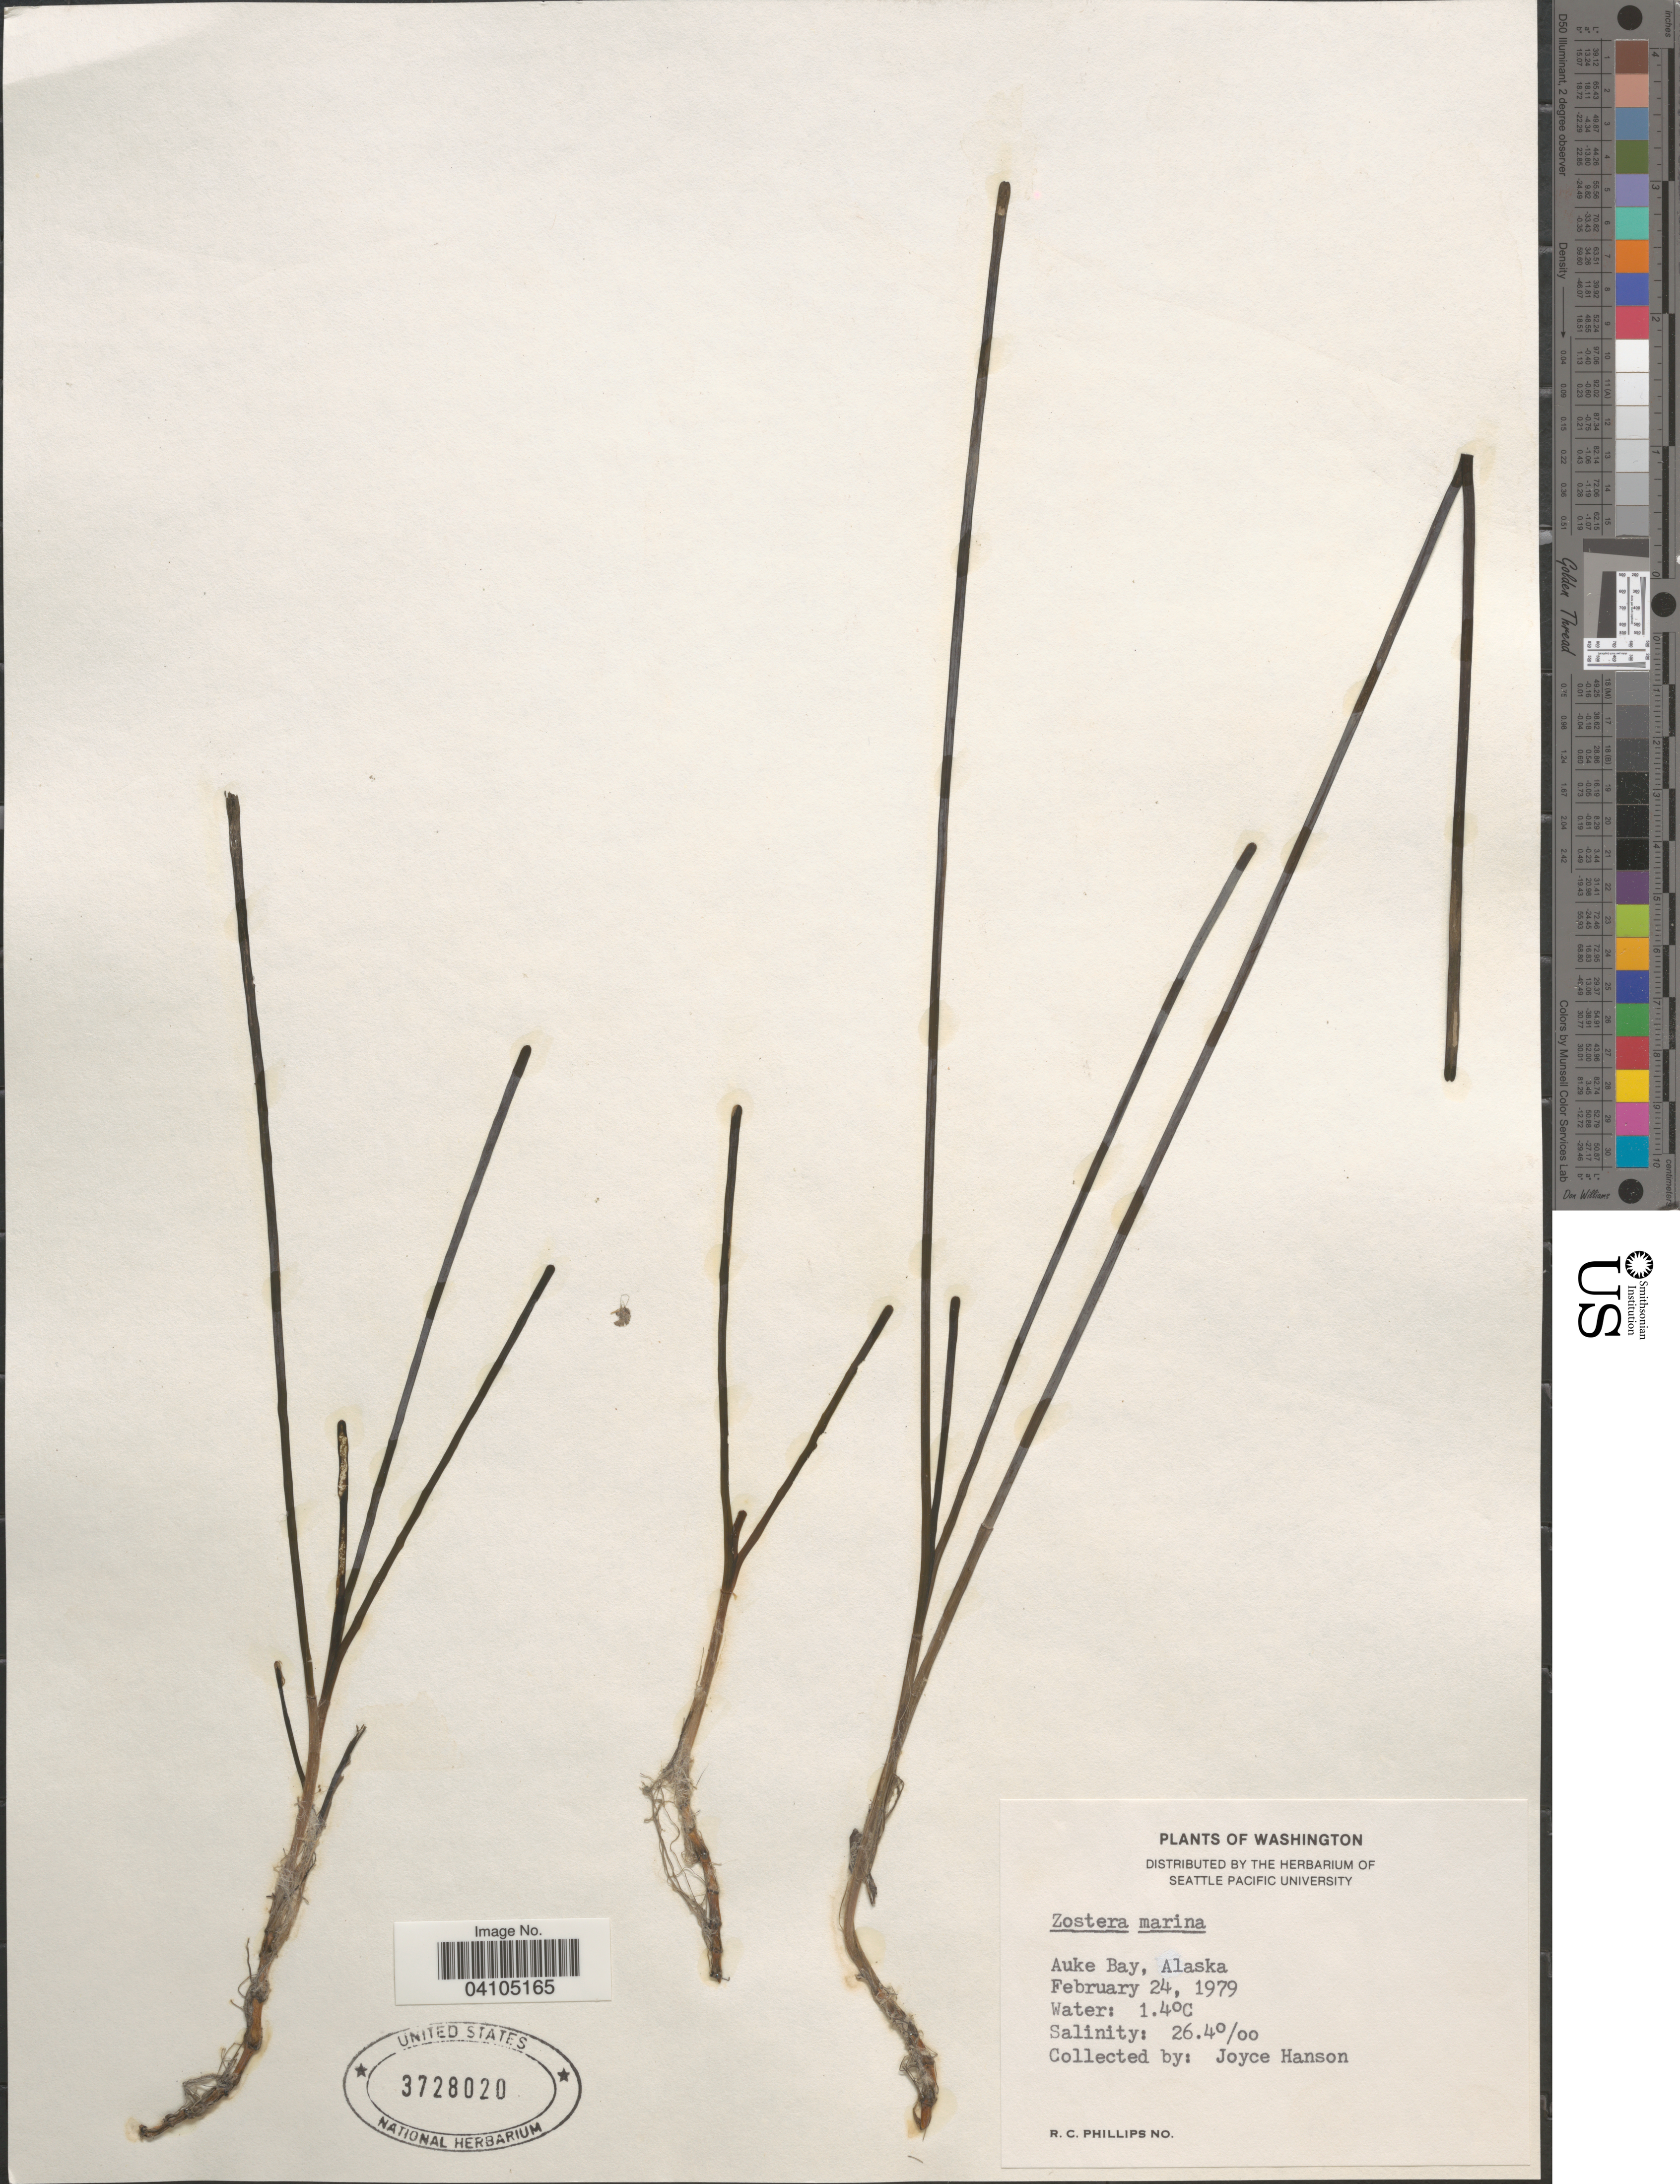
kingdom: Plantae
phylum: Tracheophyta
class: Liliopsida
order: Alismatales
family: Zosteraceae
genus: Zostera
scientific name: Zostera marina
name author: L.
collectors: J. Hanson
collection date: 1979-02-24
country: United States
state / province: Alaska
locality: Auke Bay.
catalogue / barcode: US 3728020